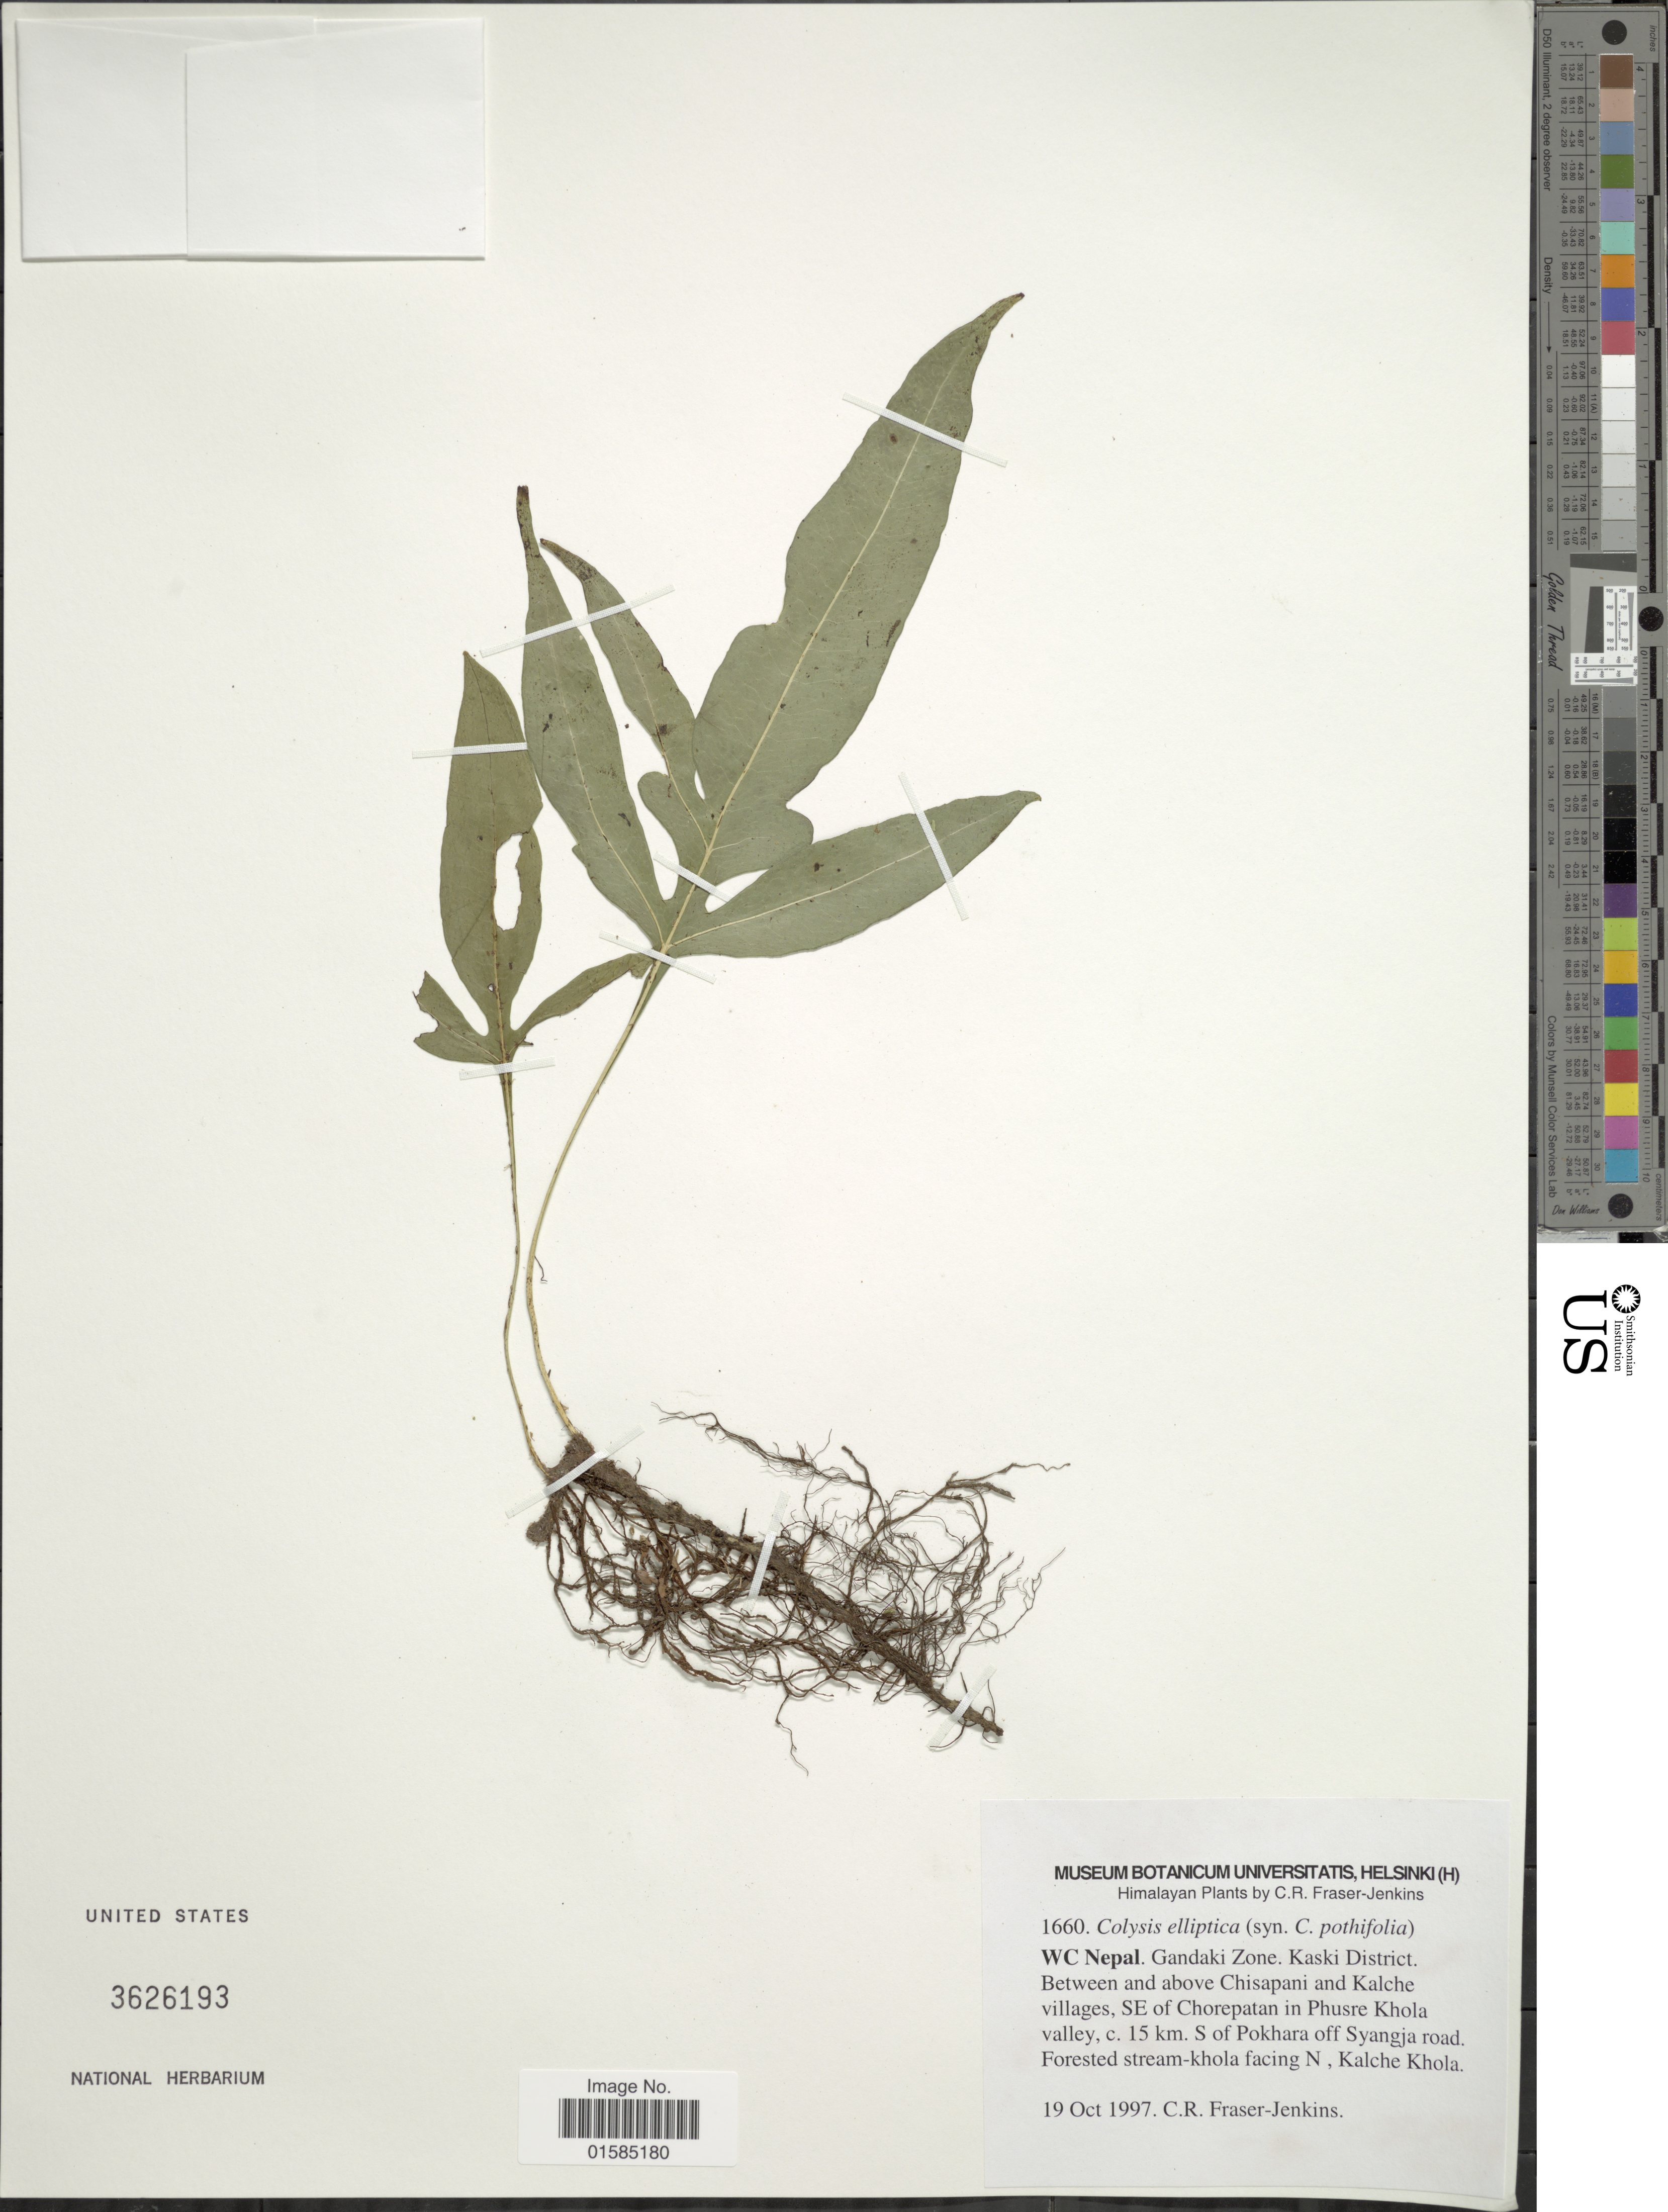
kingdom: Plantae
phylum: Tracheophyta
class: Polypodiopsida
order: Polypodiales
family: Polypodiaceae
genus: Leptochilus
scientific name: Leptochilus ellipticus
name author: (Thunb.) Noot.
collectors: C. R. Fraser-Jenkins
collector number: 1660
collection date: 1997-10-19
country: Nepal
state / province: Gandaki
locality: Himalayan. W. C. Nepal. Gandaki Zone. Kaski District. Between and above Chisapani and Kalche villages, SE of Chorepatan in Phusre Khola valley, c. 15 km. S. of Pokhara off Syangja road. Forested stream-khola facing N, Kalche Khola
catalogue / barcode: US 3626193